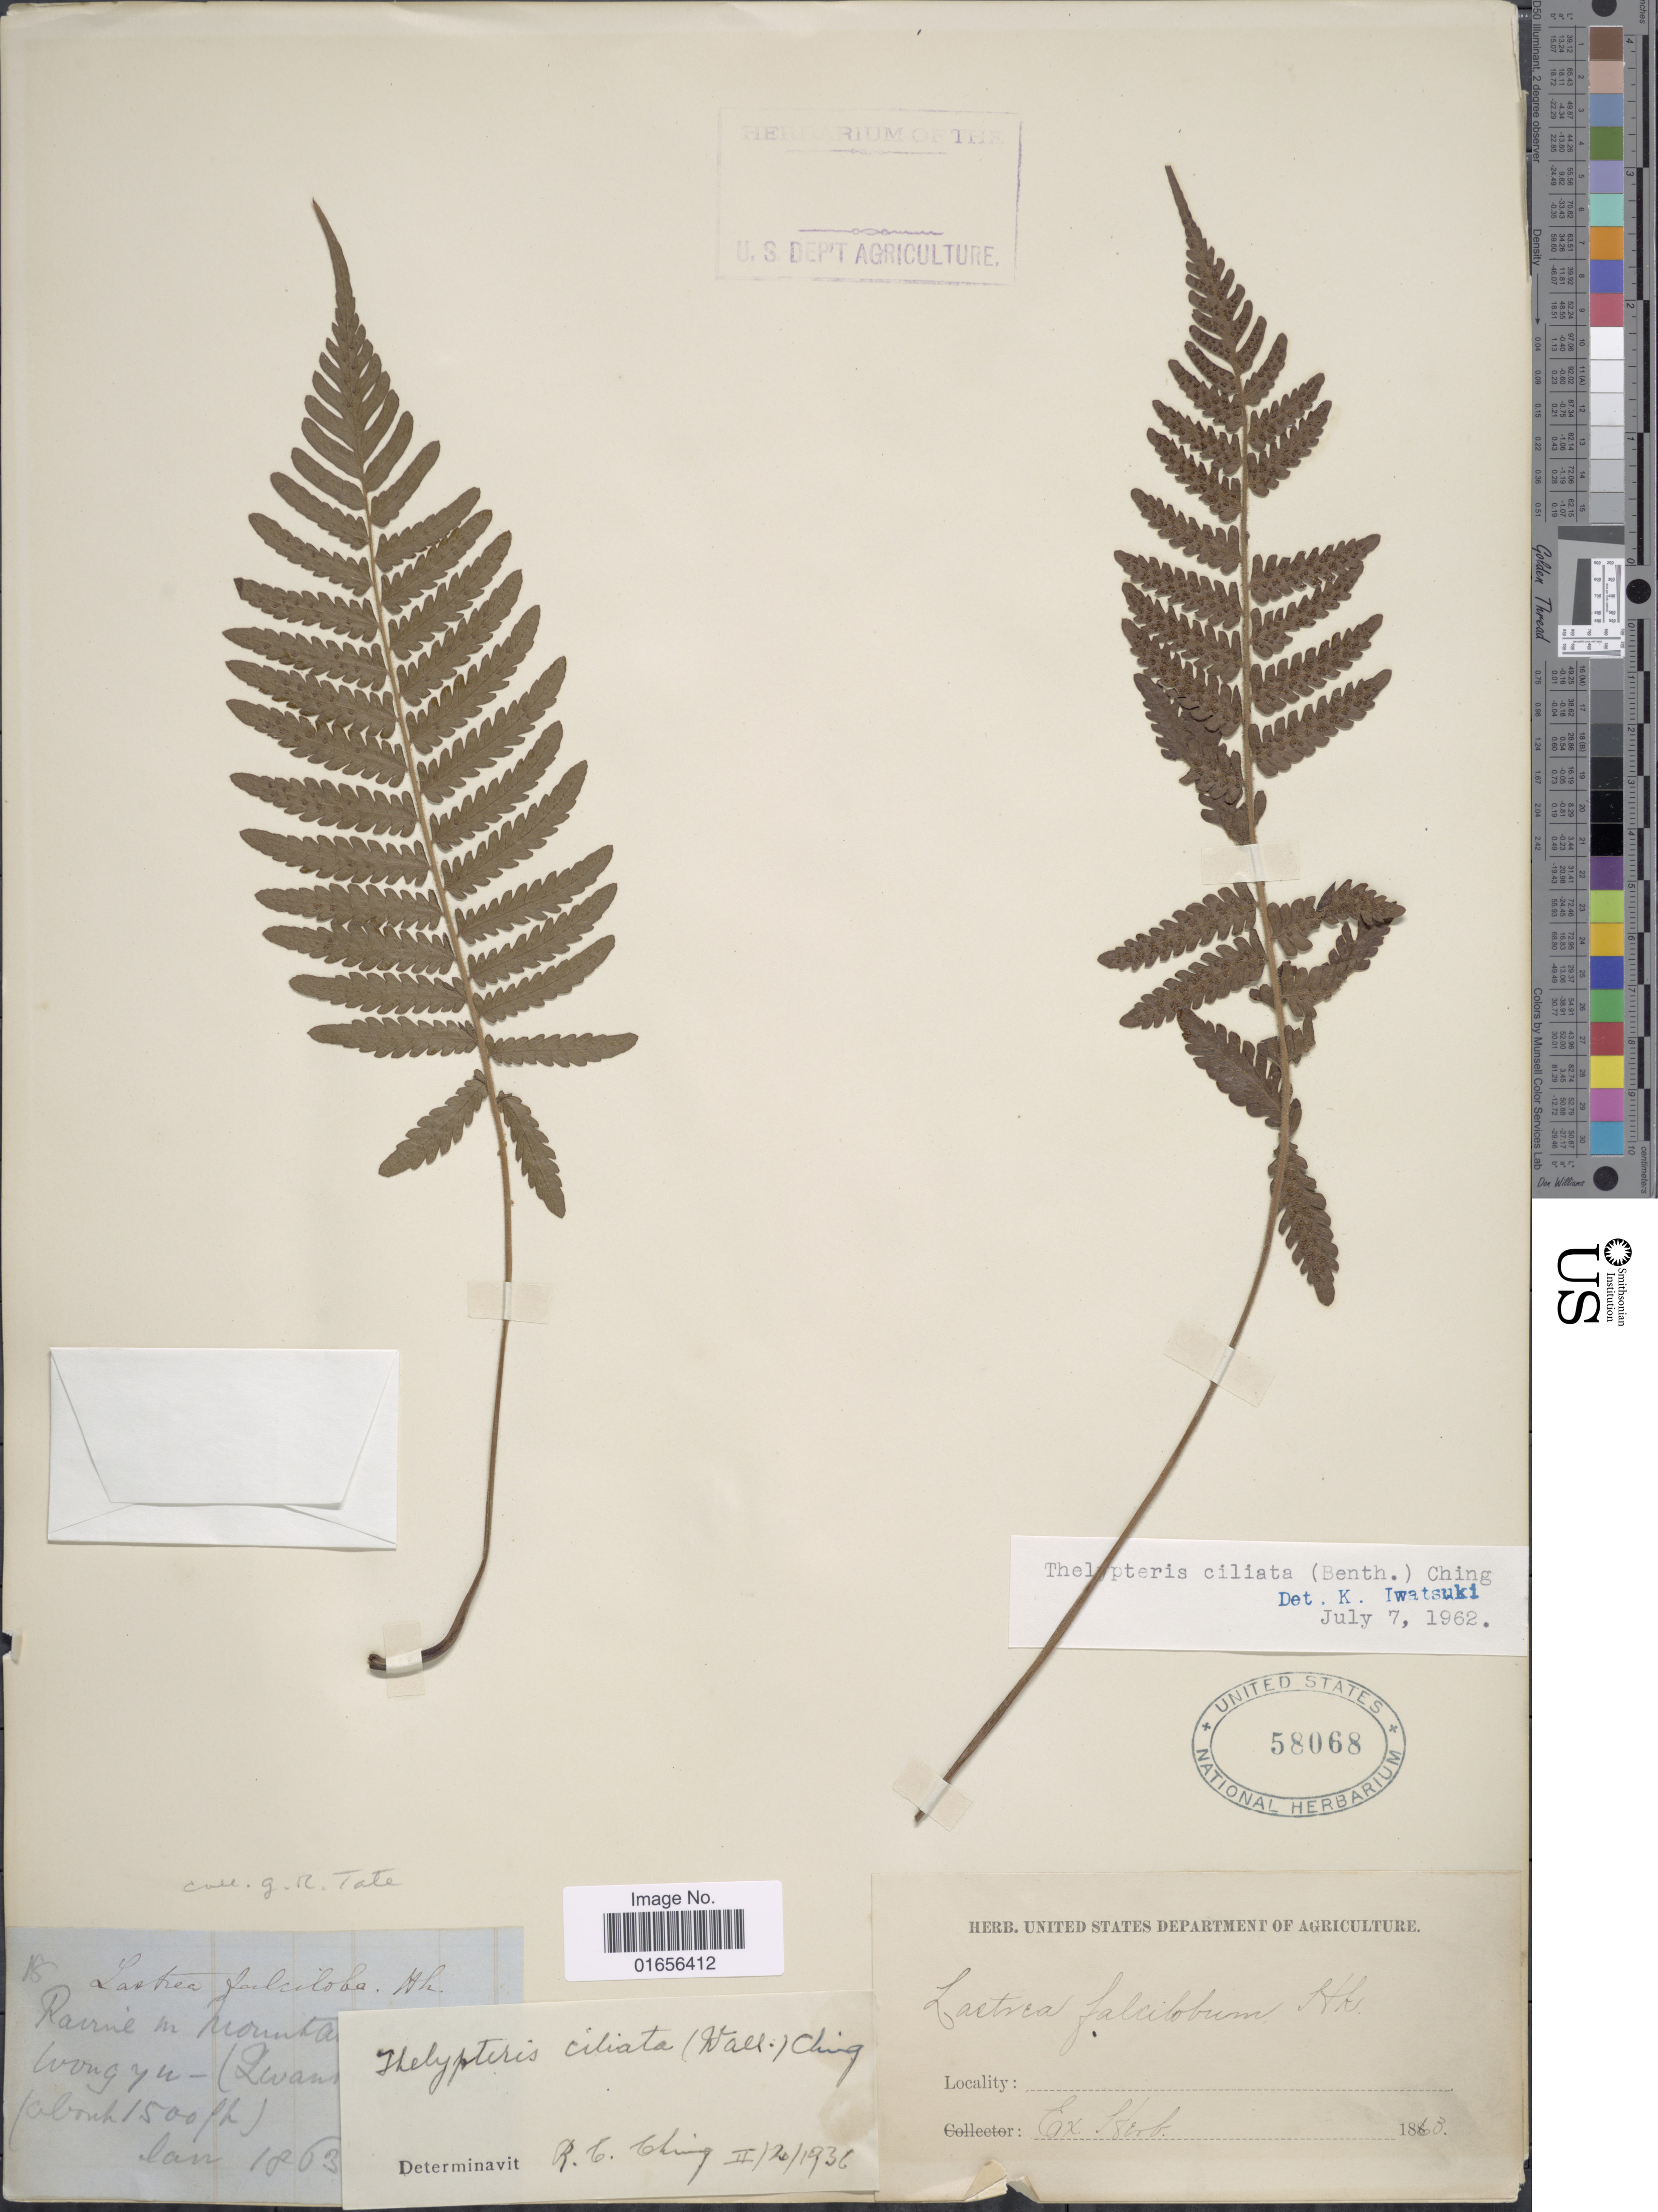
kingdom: Plantae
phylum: Tracheophyta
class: Polypodiopsida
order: Polypodiales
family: Thelypteridaceae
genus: Trigonospora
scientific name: Trigonospora ciliata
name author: (Benth.) Holttum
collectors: G. Tate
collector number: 15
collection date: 1863-01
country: China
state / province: Guangdong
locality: Ravine in Mounta [illegible text]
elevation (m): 457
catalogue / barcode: US 58068